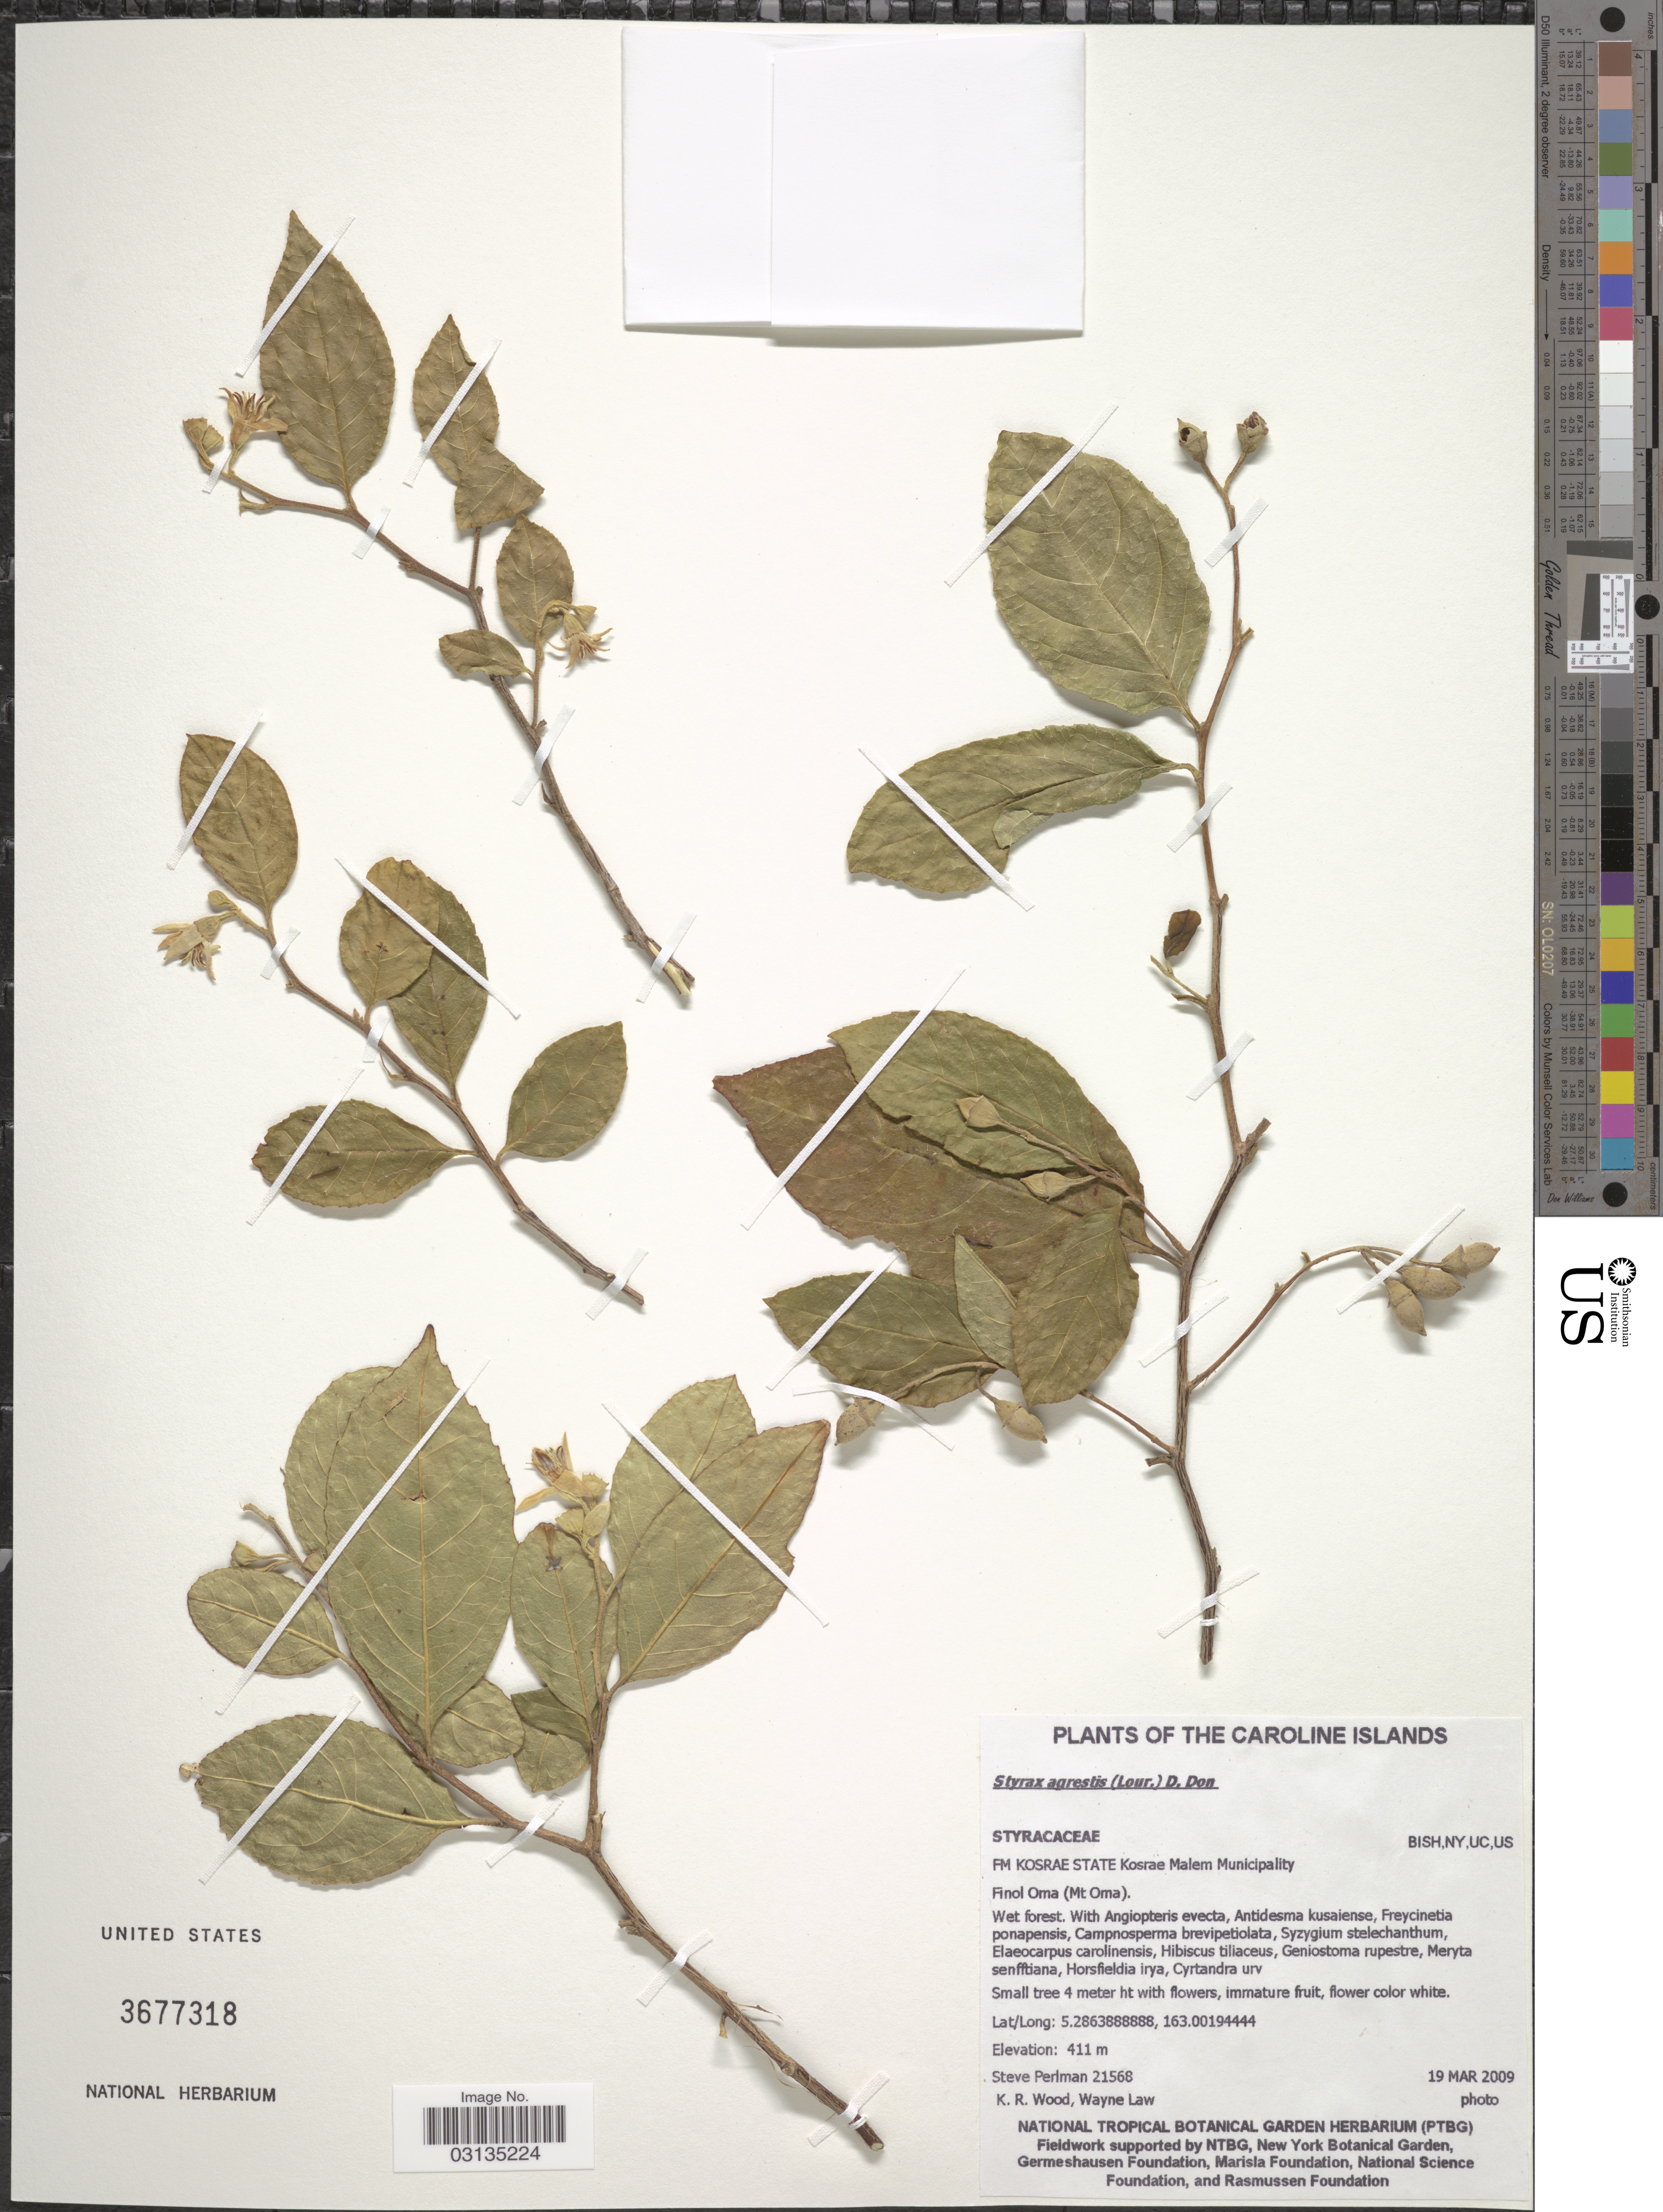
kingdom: Plantae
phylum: Tracheophyta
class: Magnoliopsida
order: Ericales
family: Styracaceae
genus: Styrax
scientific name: Styrax agrestis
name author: (Lour.) G. Don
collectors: S. Perlman, K. R. Wood & W. Law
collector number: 21568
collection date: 2009-03-19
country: Micronesia, Federated States of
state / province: Kosrae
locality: The Caroline Islands, FM Kosrae State Kosrae Malem Municipality. Finol Oma (Mt. Oma).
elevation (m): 411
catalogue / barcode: US 3677318